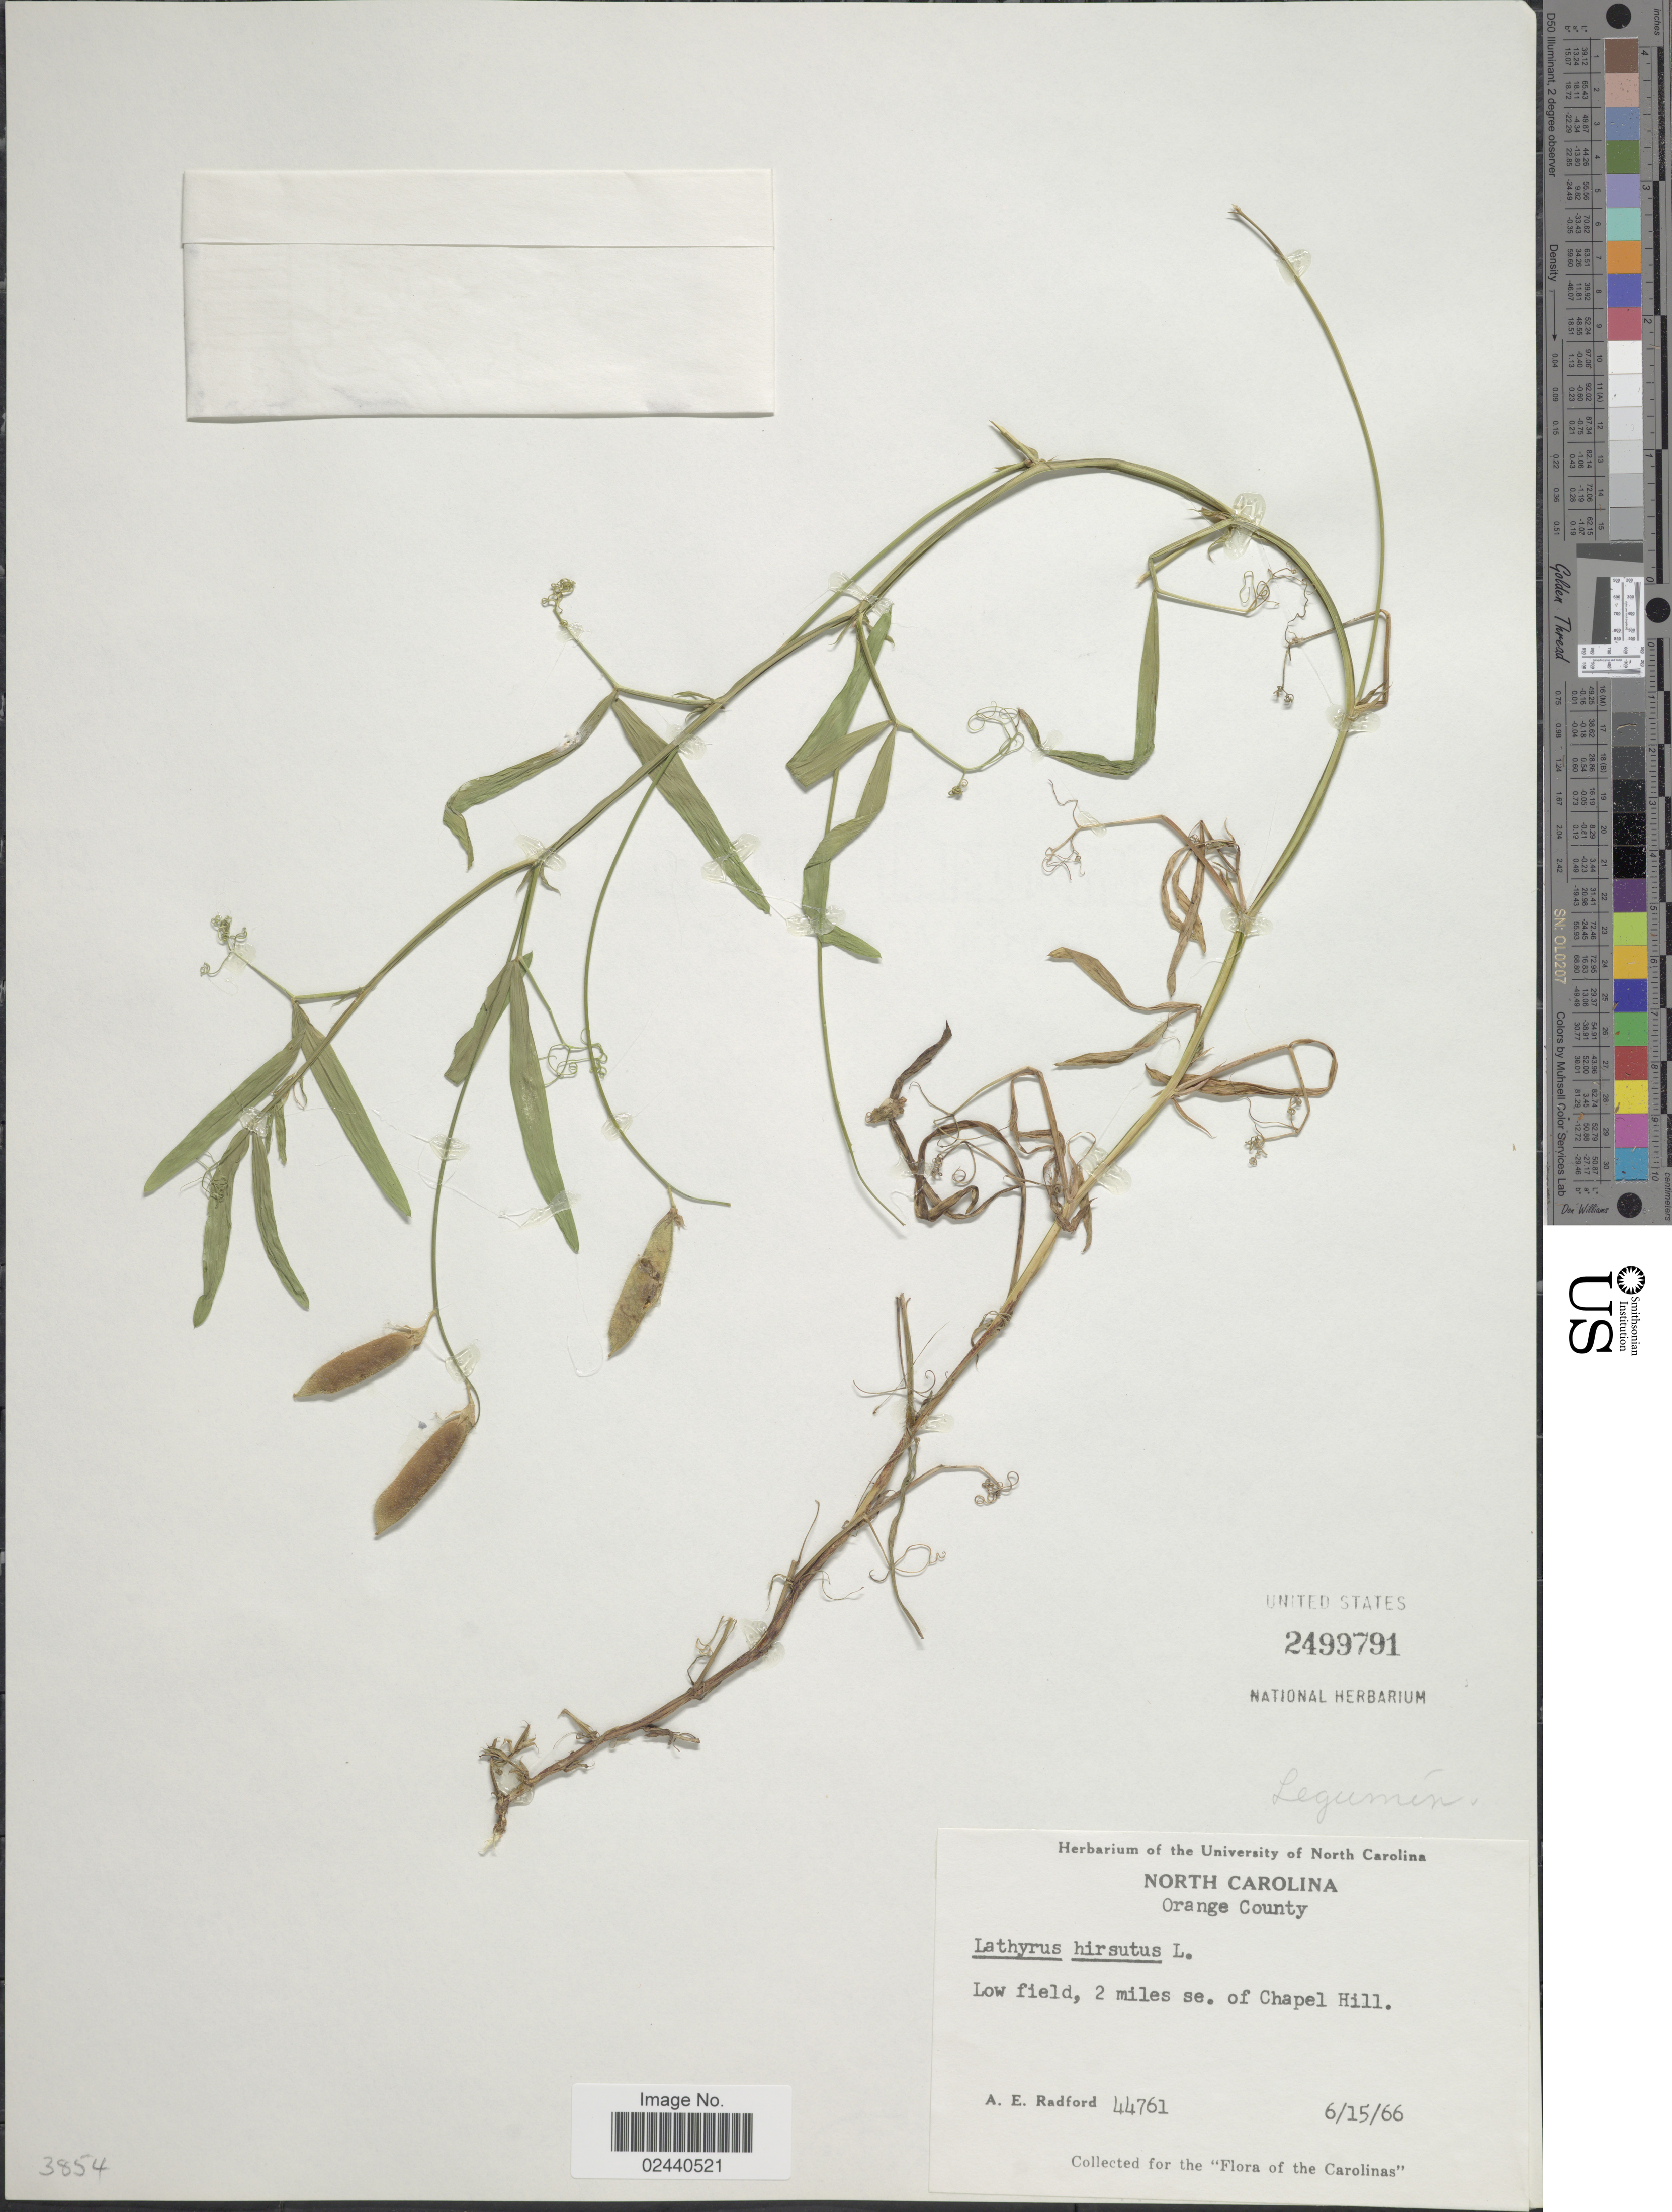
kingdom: Plantae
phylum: Tracheophyta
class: Magnoliopsida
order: Fabales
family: Fabaceae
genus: Lathyrus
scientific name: Lathyrus hirsutus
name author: L.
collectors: A. E. Radford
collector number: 44761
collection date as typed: Transcribed d/m/y: 15/6/66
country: United States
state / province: North Carolina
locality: Orange County. Low field, 2 miles se. of Chapel Hill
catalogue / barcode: US 2499791